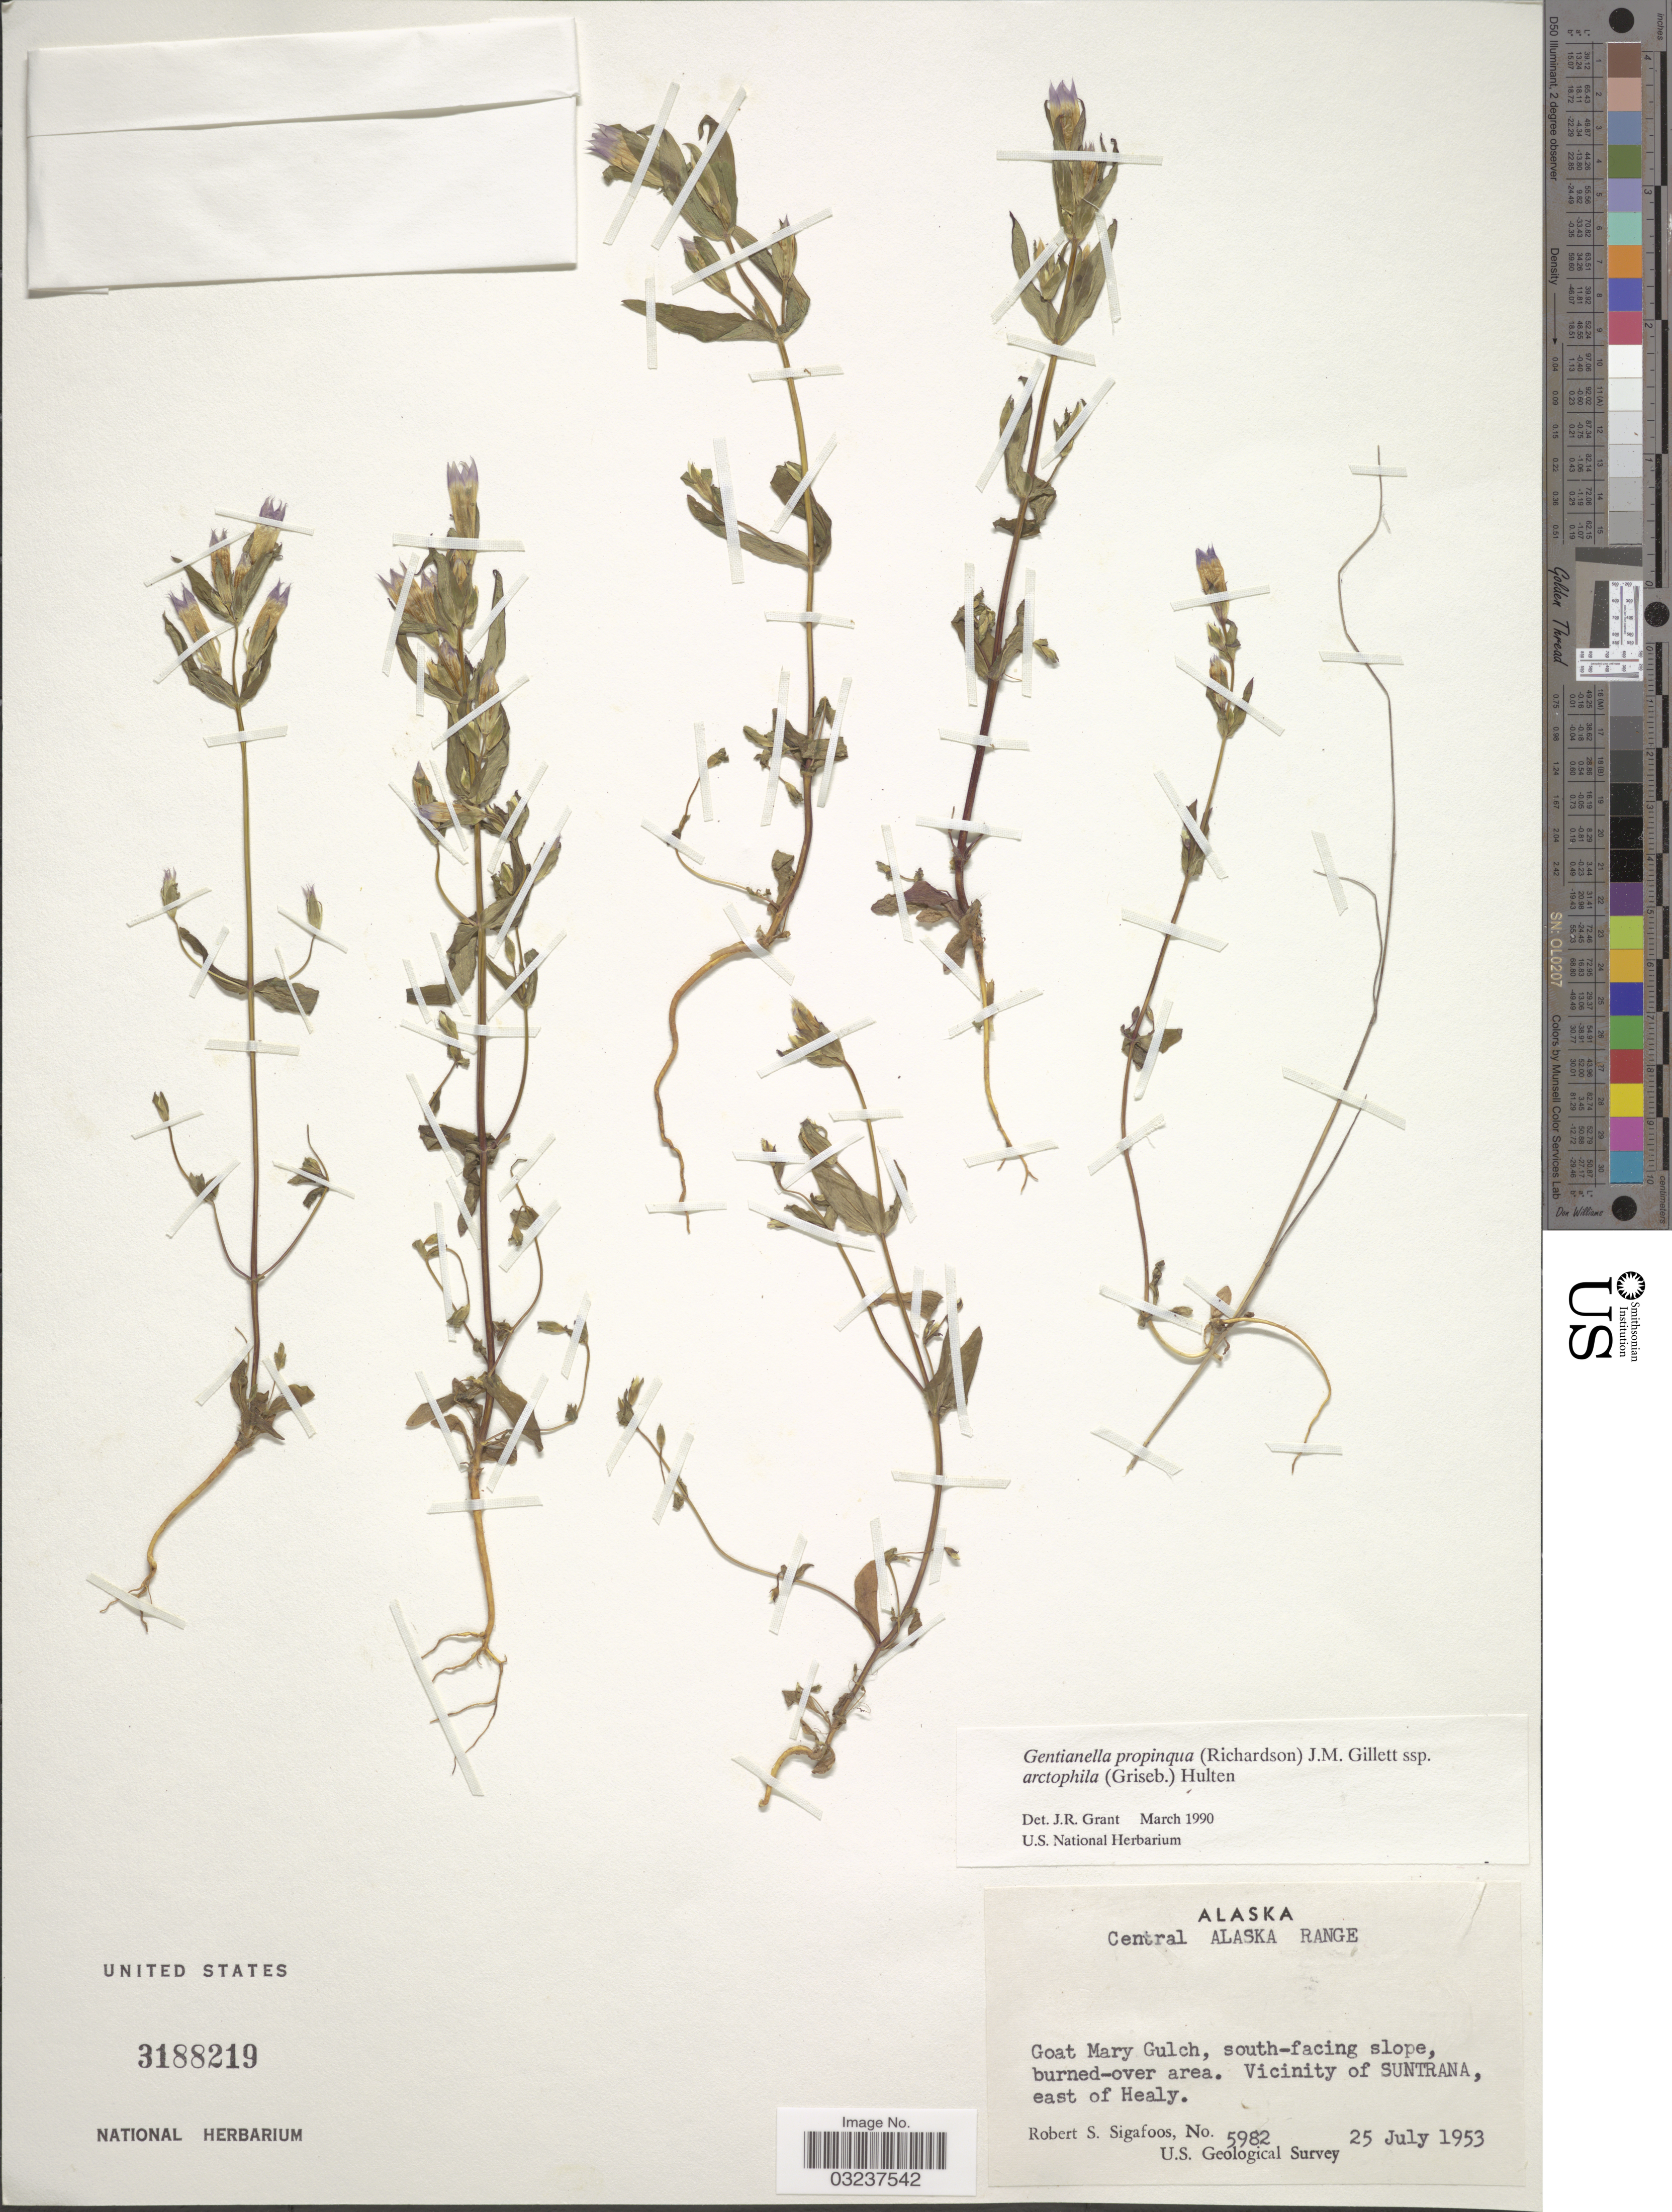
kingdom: Plantae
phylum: Tracheophyta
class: Magnoliopsida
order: Gentianales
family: Gentianaceae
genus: Gentianella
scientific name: Gentianella propinqua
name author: (Richardson) J.M. Gillett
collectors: R. Sigafoos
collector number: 5982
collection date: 1953-07-25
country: United States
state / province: Alaska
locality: Central Alaska Range, Goat Maru Gulch, south-facing slope, burned-over area. Vicinity of Suntrana, east of Healy.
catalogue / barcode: US 3188219